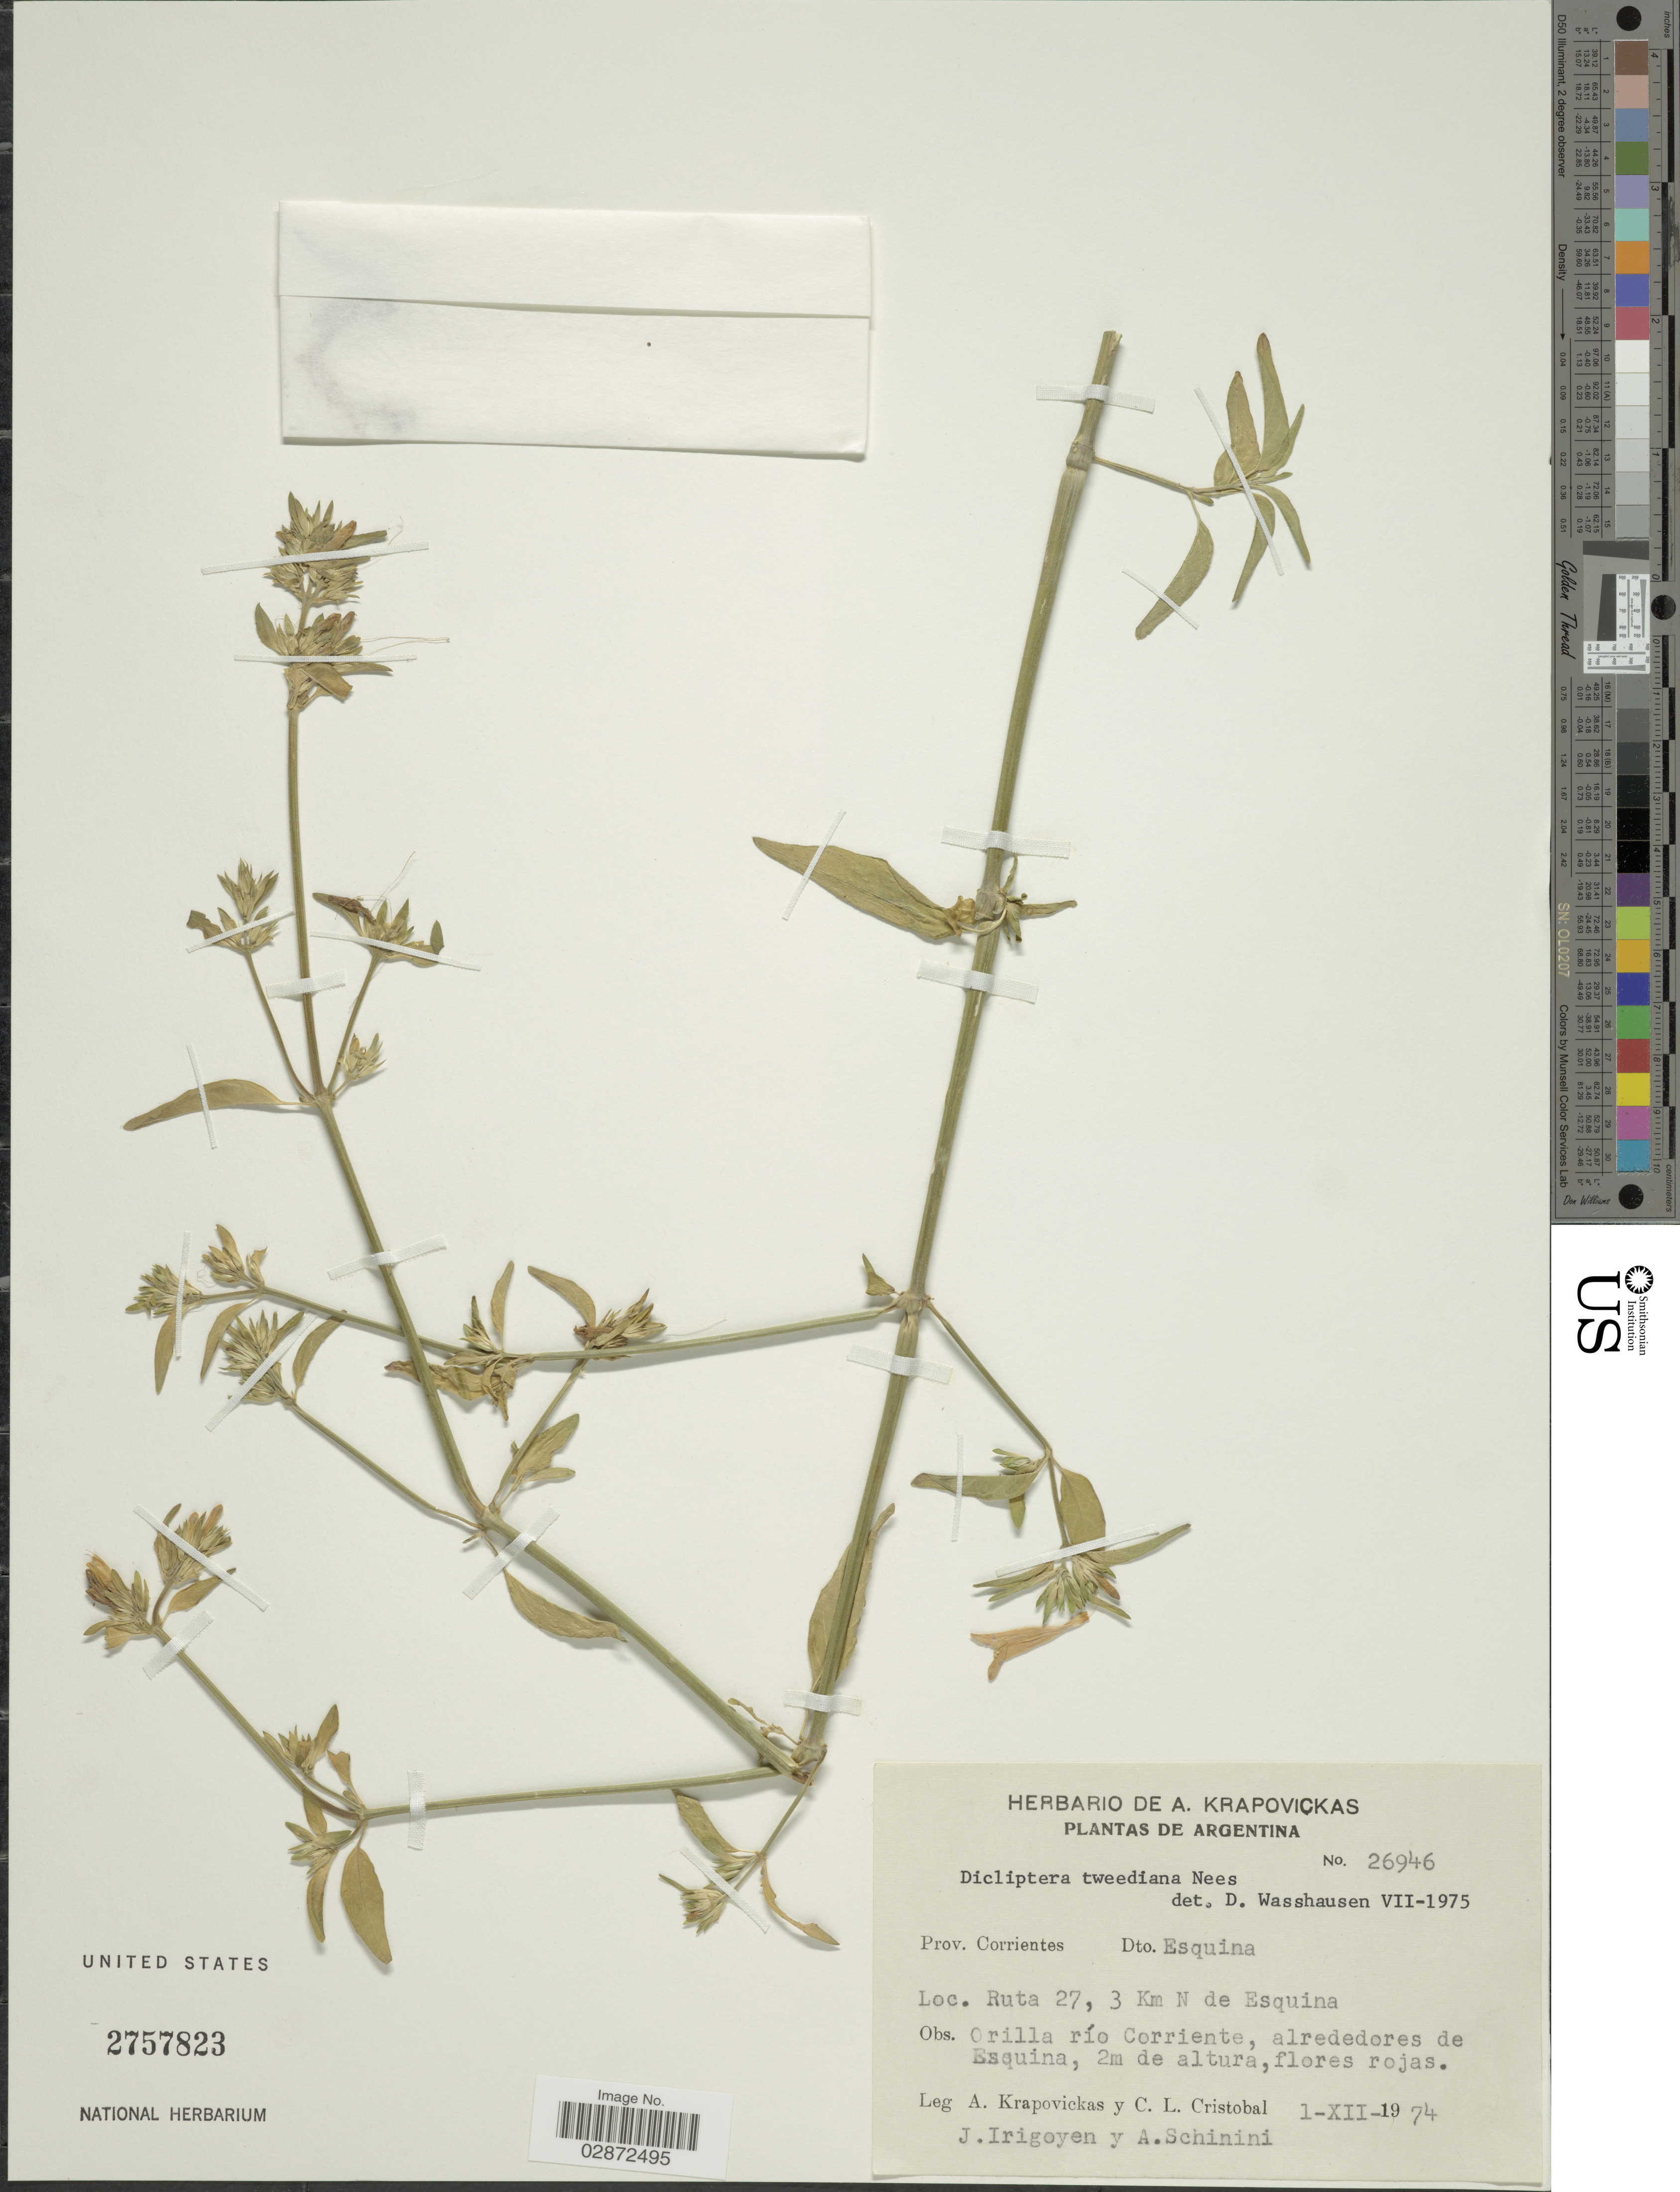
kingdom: Plantae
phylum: Tracheophyta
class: Magnoliopsida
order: Lamiales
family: Acanthaceae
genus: Dicliptera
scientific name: Dicliptera squarrosa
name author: Nees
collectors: A. Krapovickas, C. Cristobal, J. Irigoyen & A. Schinini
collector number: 26946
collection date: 1974-12-01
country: Argentina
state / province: Corrientes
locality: Prov. Corrientes. Dto. Esquina. Ruta 27, 3 Km N de Esquina. Orilla río Corriente, alrededores de Esquina.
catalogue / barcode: US 2757823